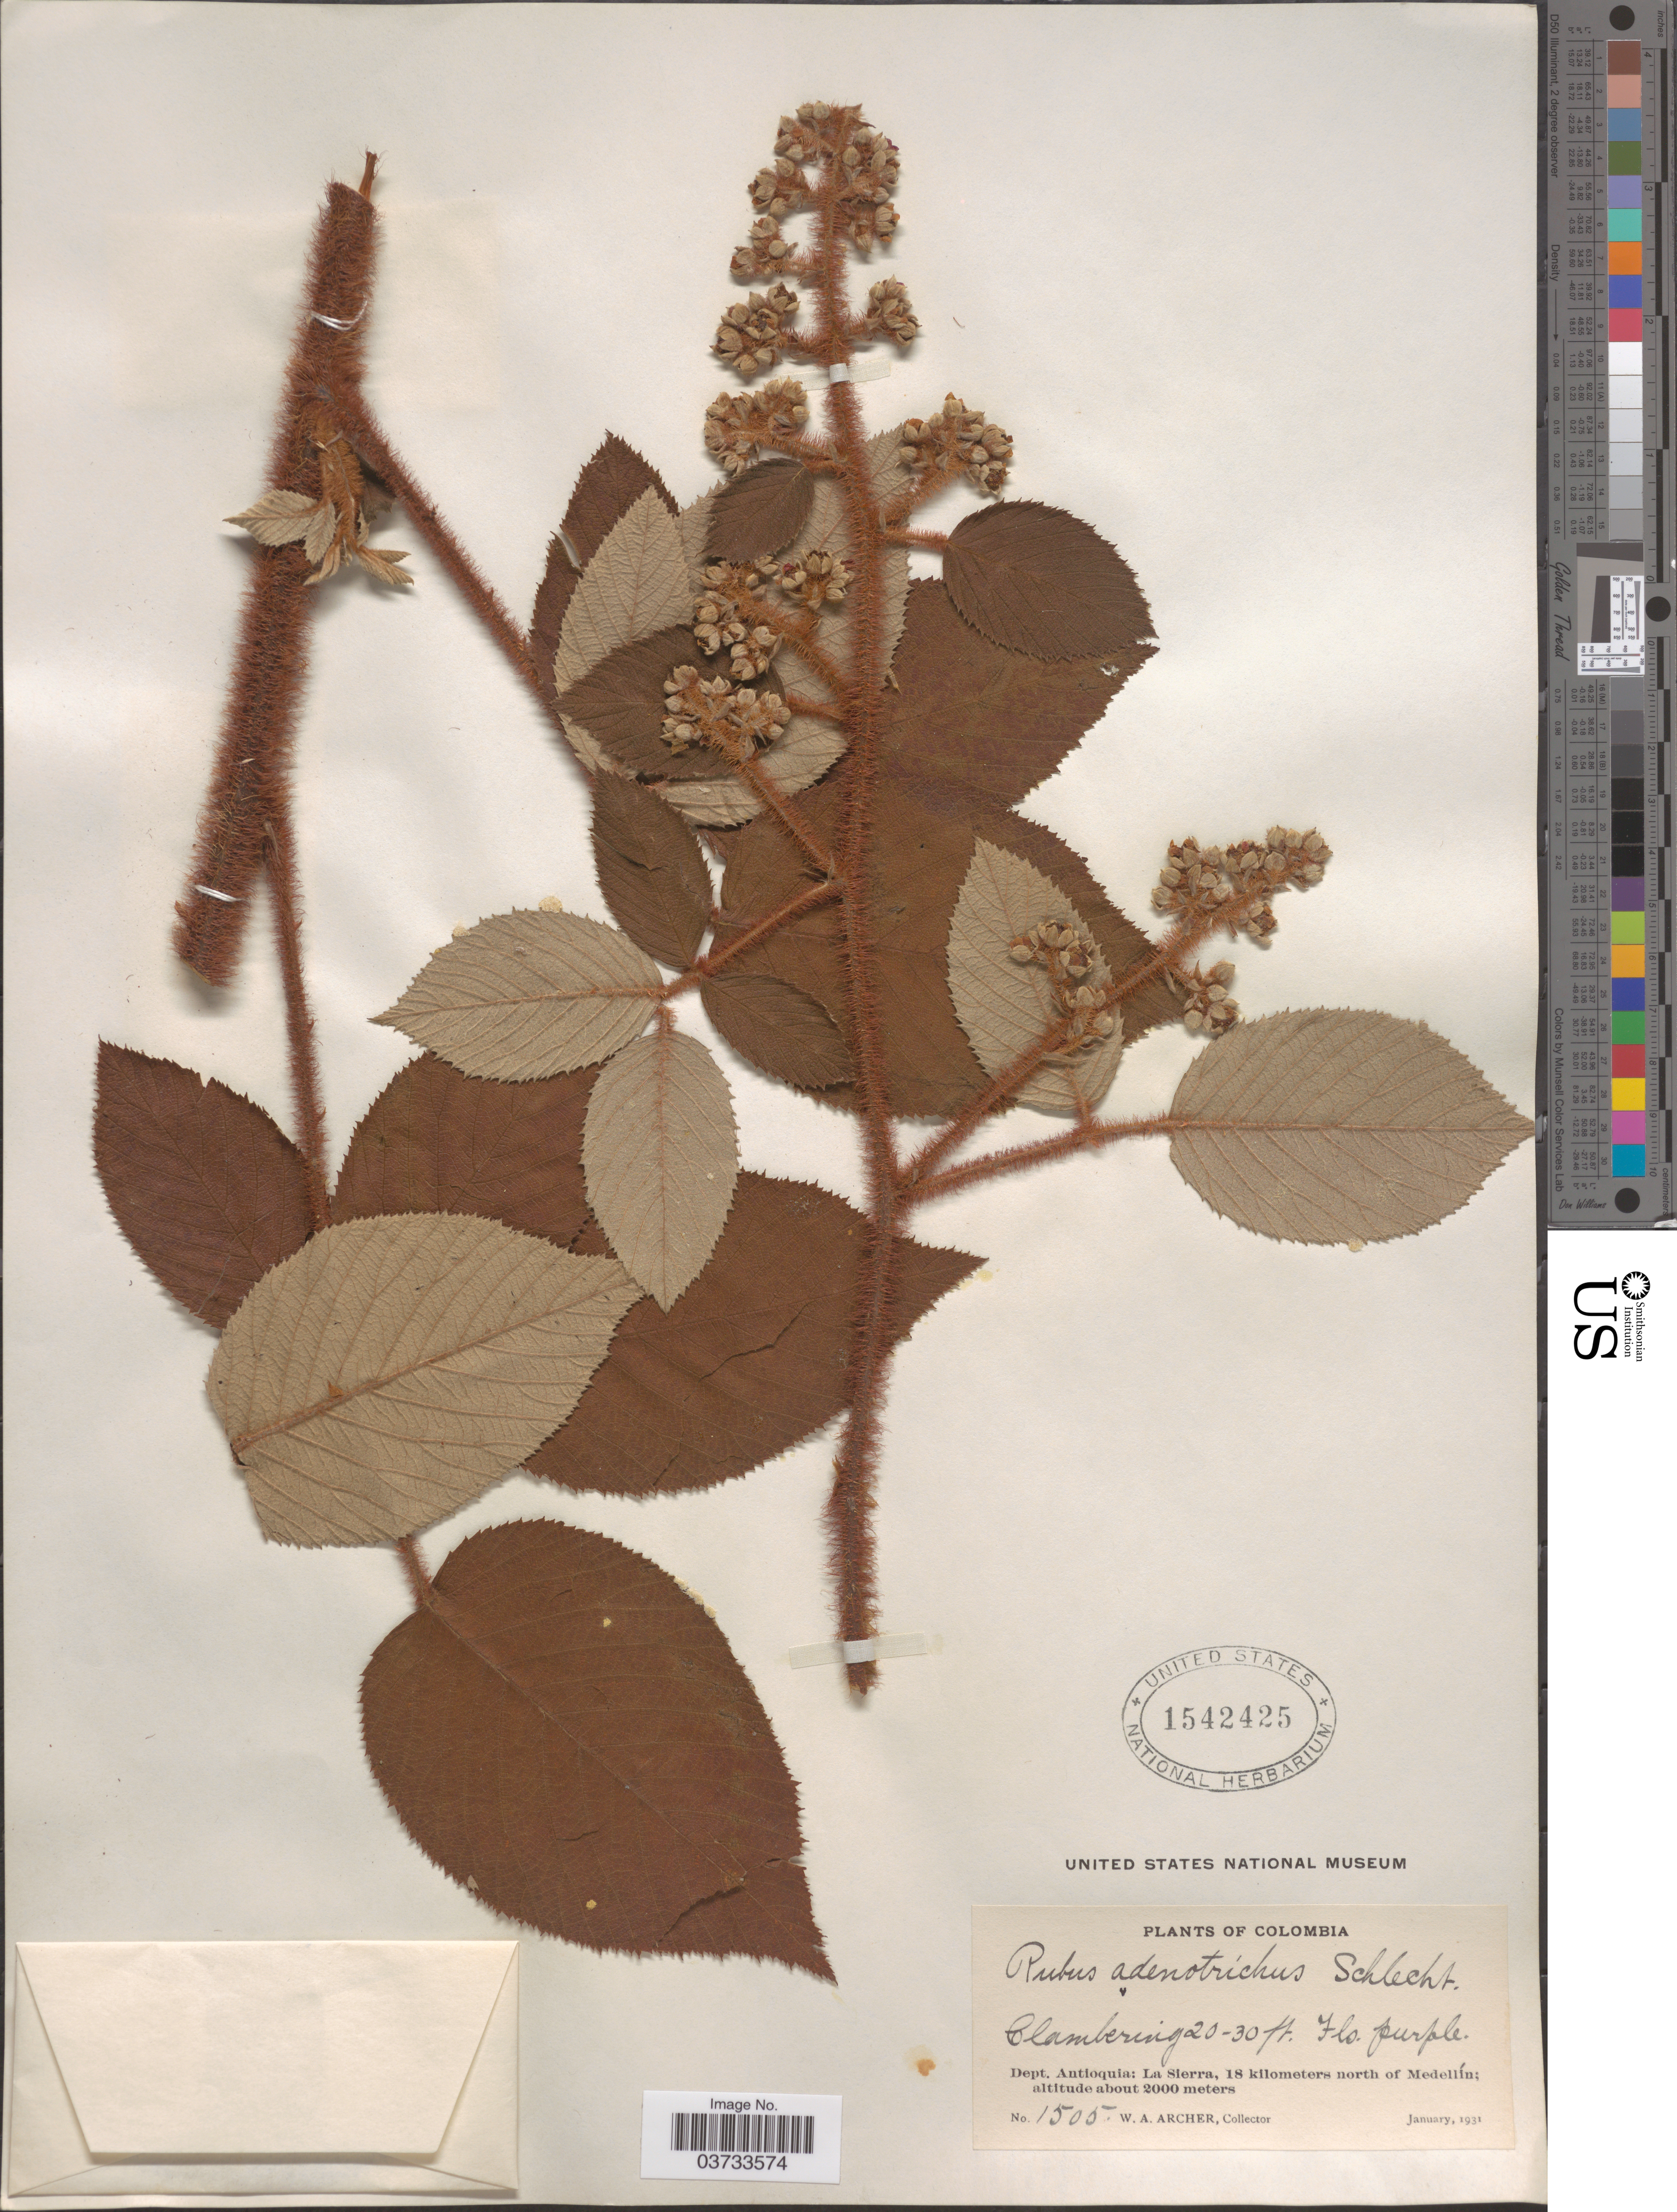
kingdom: Plantae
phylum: Tracheophyta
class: Magnoliopsida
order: Rosales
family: Rosaceae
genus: Rubus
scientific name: Rubus radicans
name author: Cav.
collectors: W. Archer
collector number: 1505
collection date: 1931-01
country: Colombia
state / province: Antioquia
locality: Dept. Antioquia: La Sierra, 18 kilometers north of Medellín.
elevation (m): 2000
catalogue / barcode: US 1542425